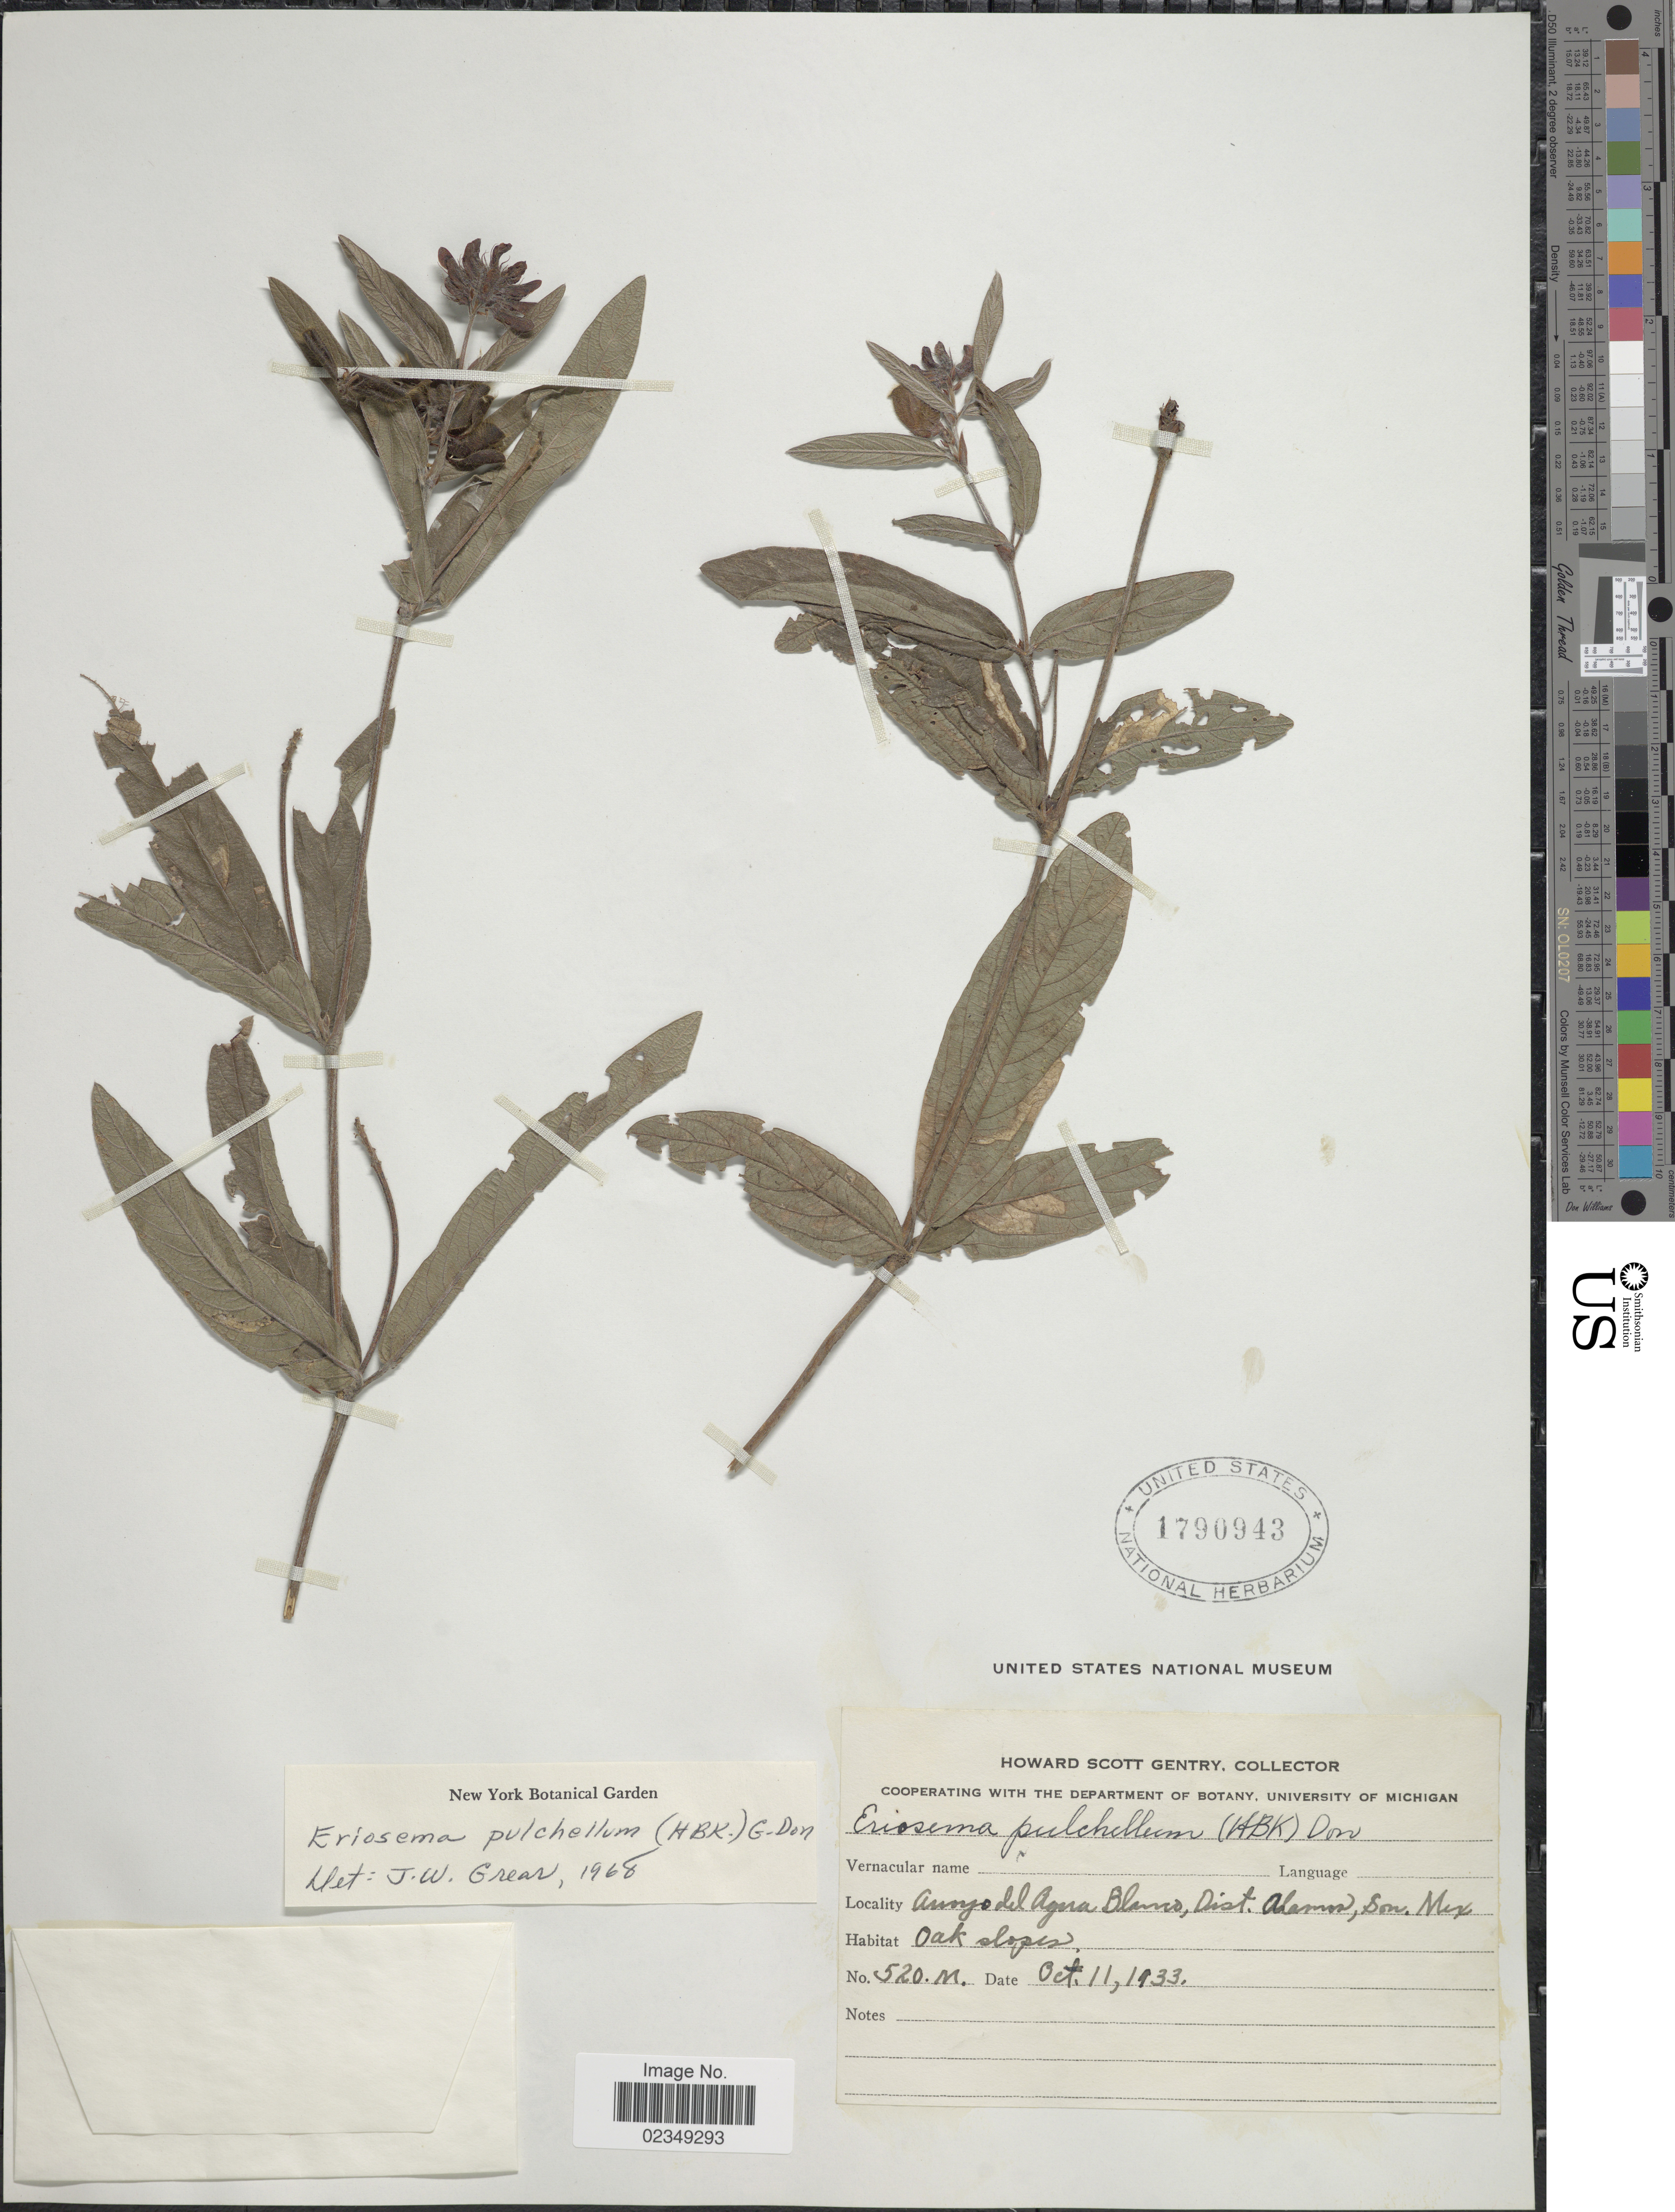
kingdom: Plantae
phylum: Tracheophyta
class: Magnoliopsida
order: Fabales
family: Fabaceae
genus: Eriosema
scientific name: Eriosema pulchellum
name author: (Kunth) G. Don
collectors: H. S. Gentry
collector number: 520M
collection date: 1933-10-11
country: Mexico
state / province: Sonora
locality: Arroyo del Agua Blanco, Dist. Alamos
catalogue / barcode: US 17909943